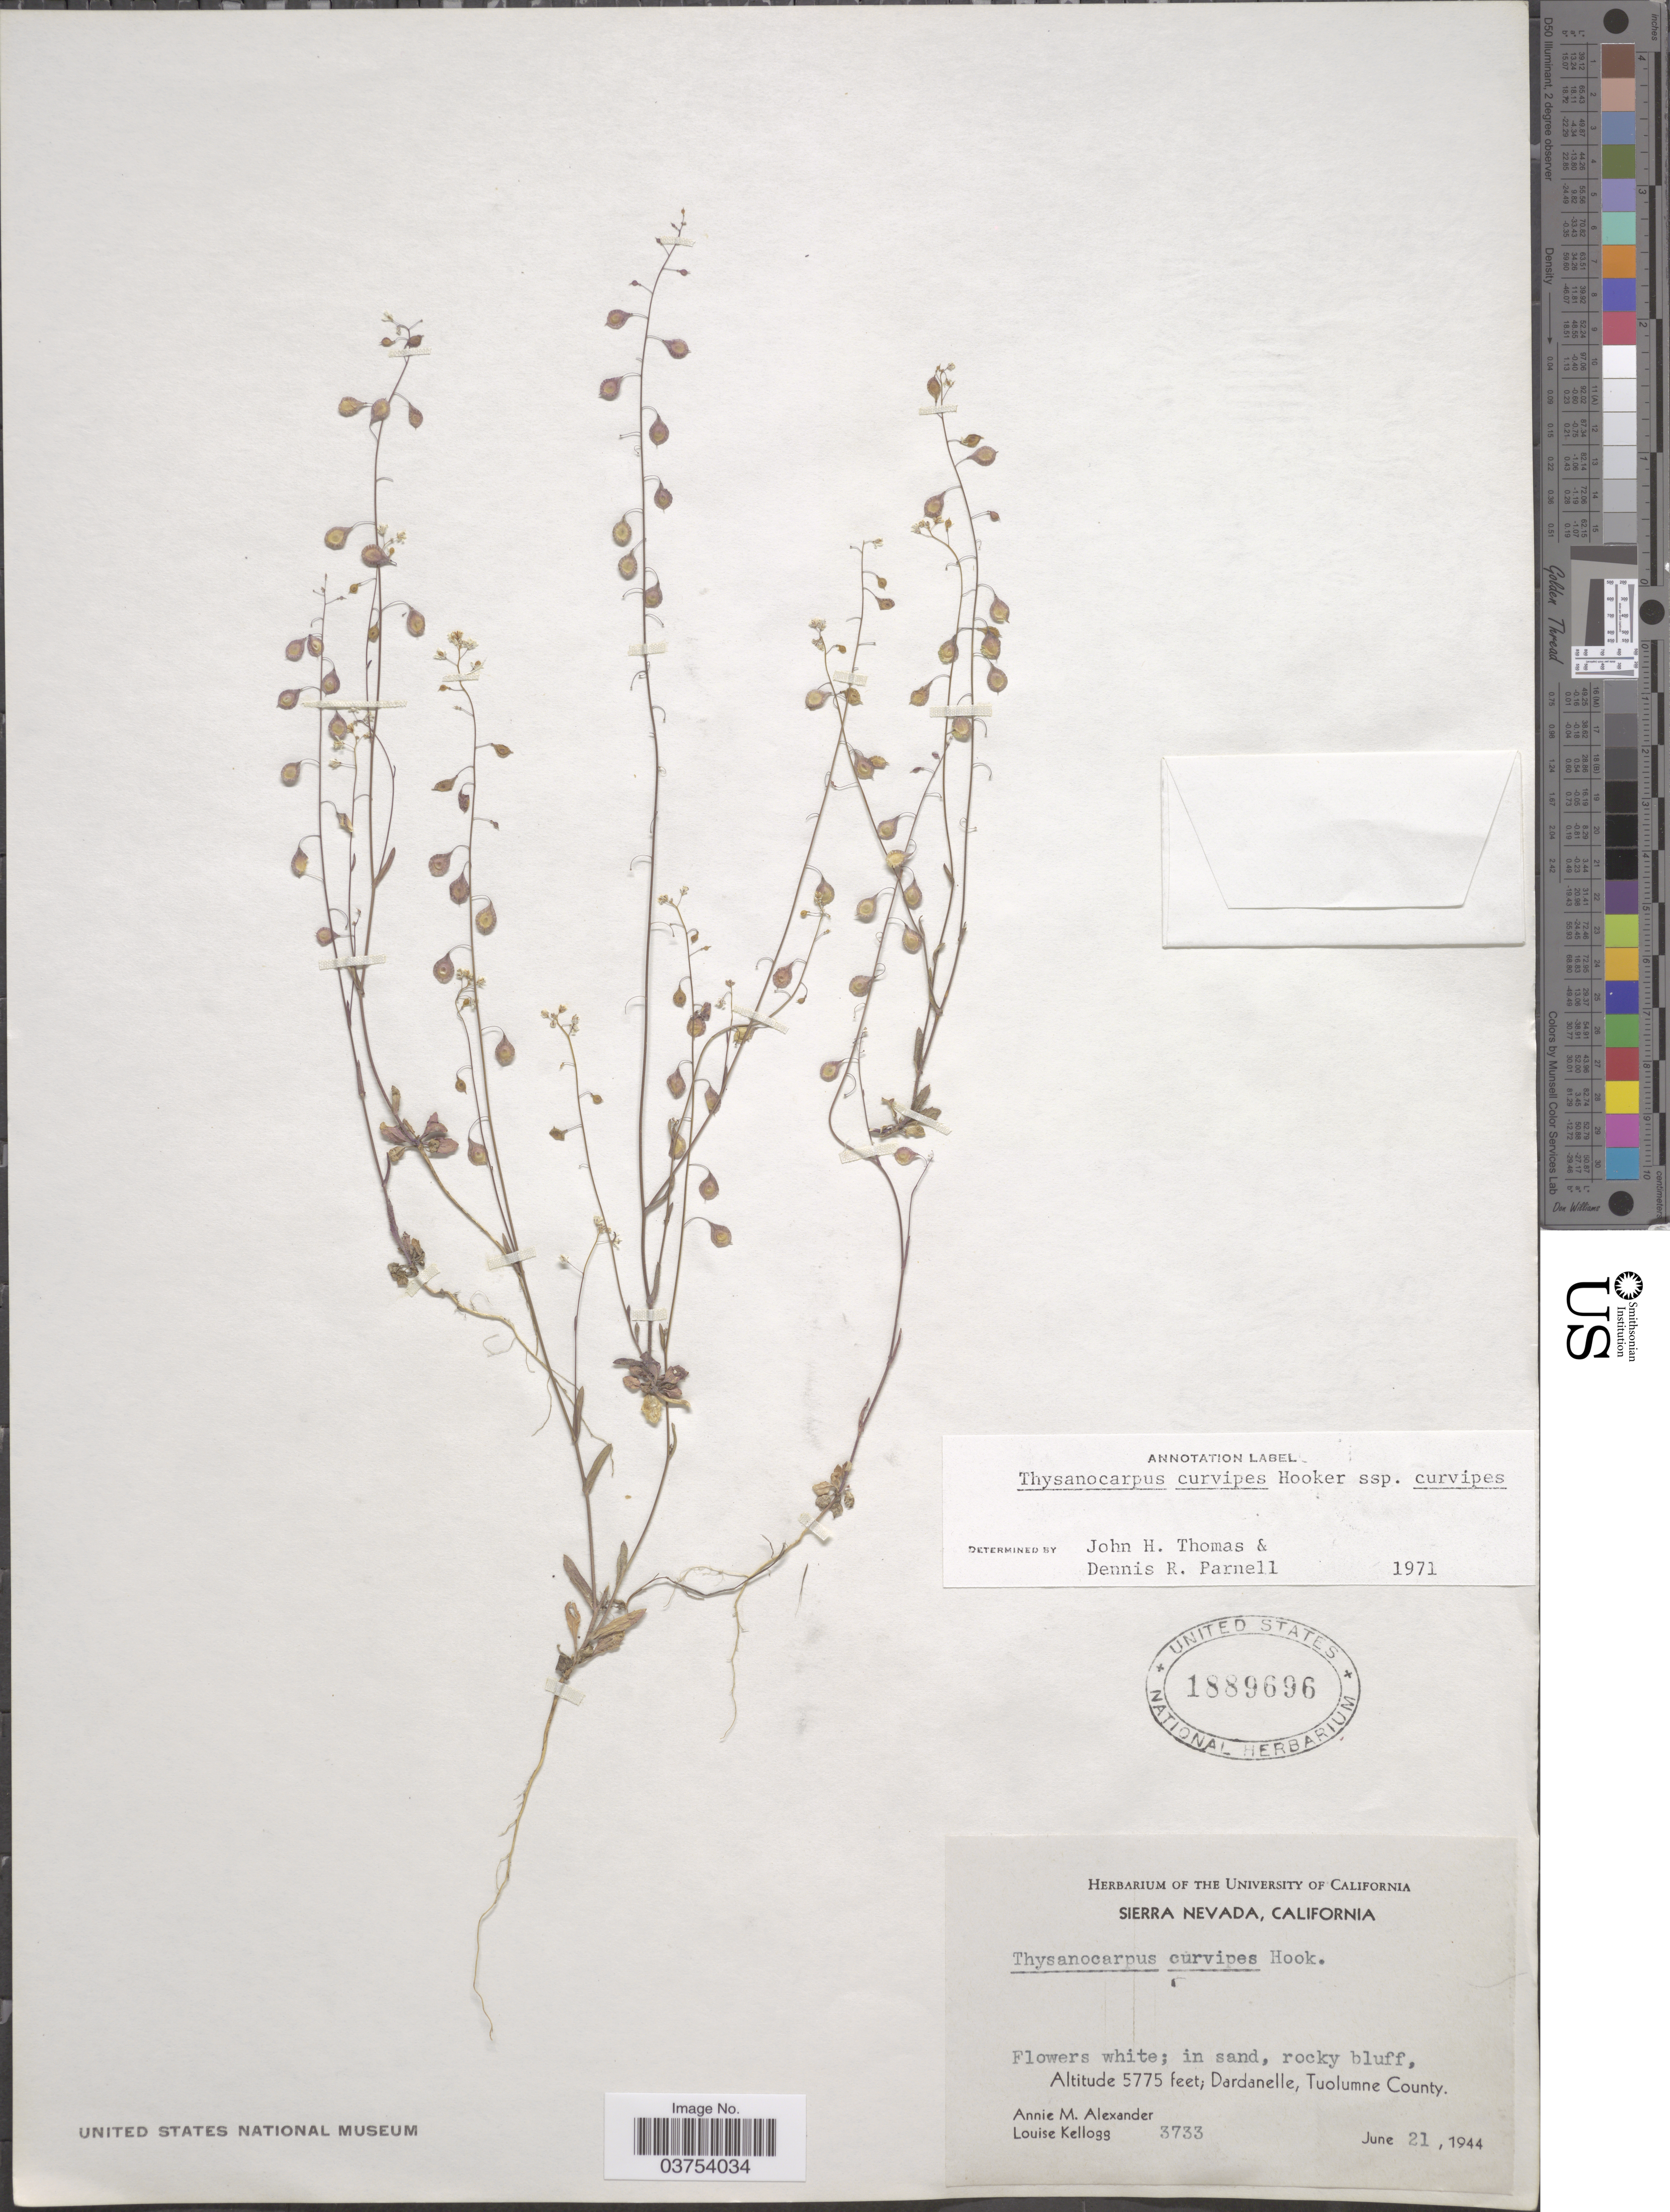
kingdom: Plantae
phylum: Tracheophyta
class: Magnoliopsida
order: Brassicales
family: Brassicaceae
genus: Thysanocarpus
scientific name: Thysanocarpus curvipes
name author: Hook.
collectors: A. M. Alexander & L. Kellogg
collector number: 3733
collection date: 1944-06-21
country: United States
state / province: California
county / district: Tuolumne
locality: Sierre Nevada. Dardanelle, Tuolumne County.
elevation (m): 1760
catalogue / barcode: US 1889696